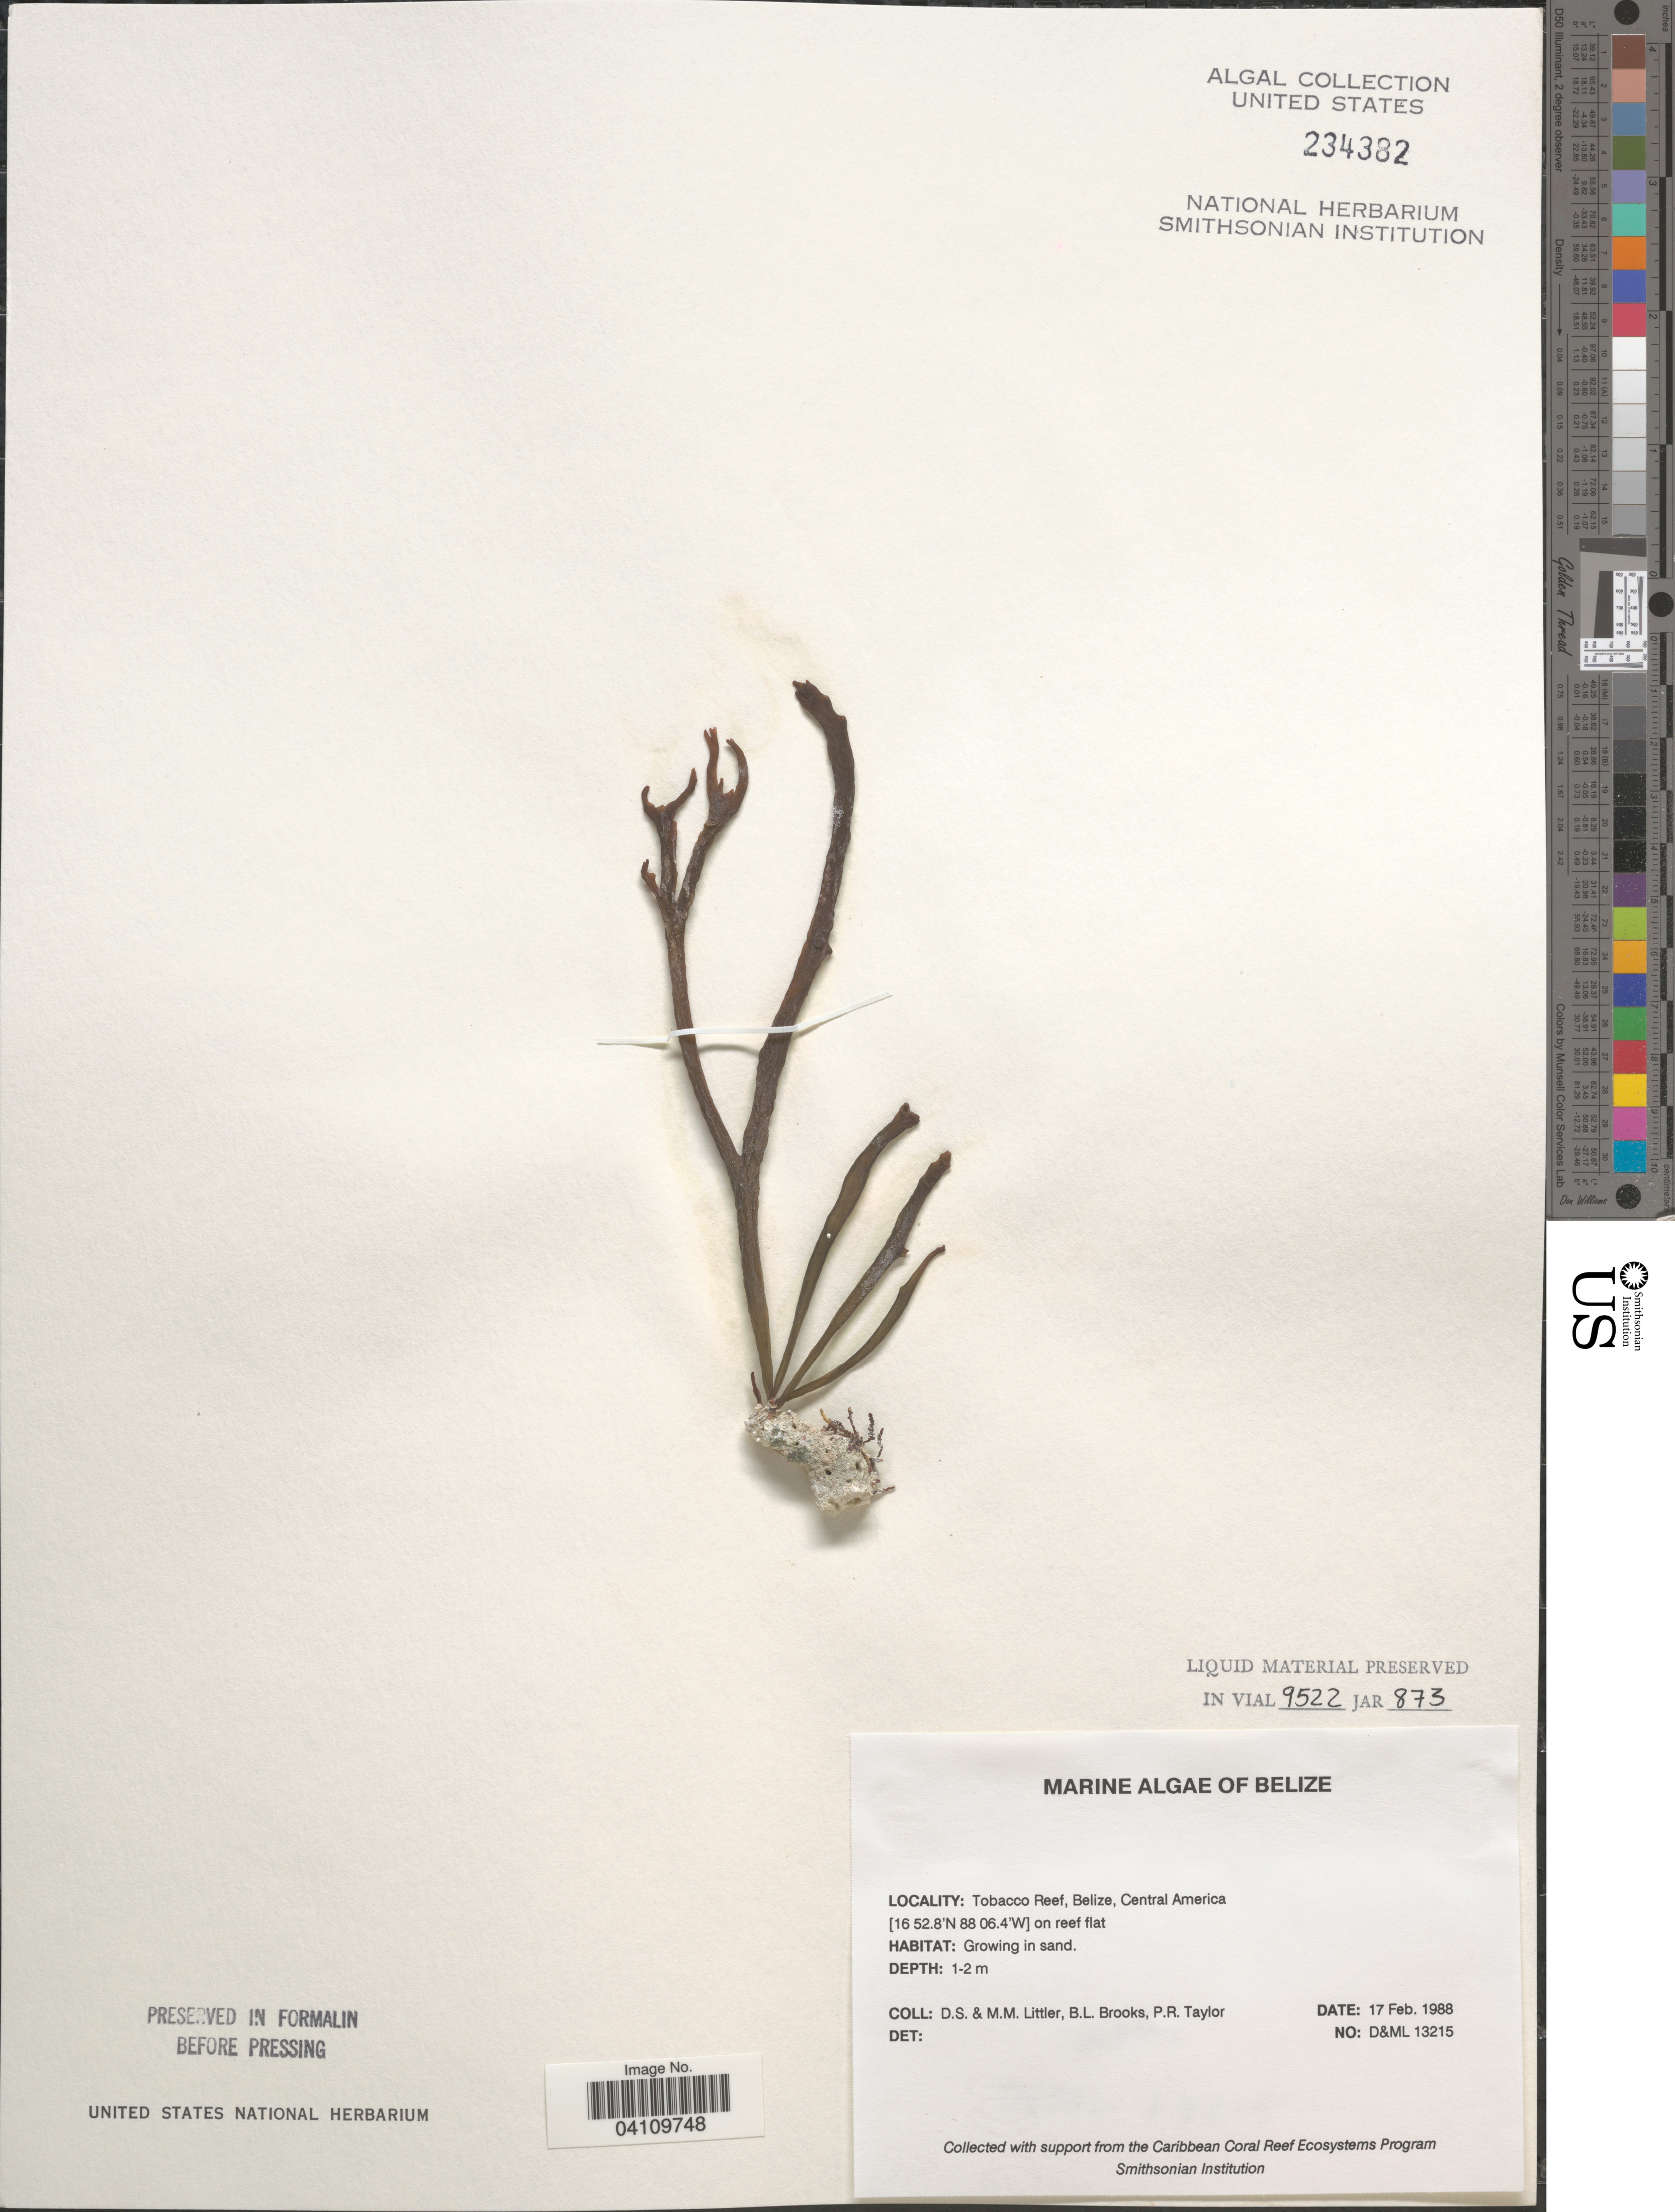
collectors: D. S. Littler, B. Brooks & P. R. Taylor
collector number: D&ML 13215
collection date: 1988-02-17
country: Belize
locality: Tobacco Reef.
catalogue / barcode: US 234382